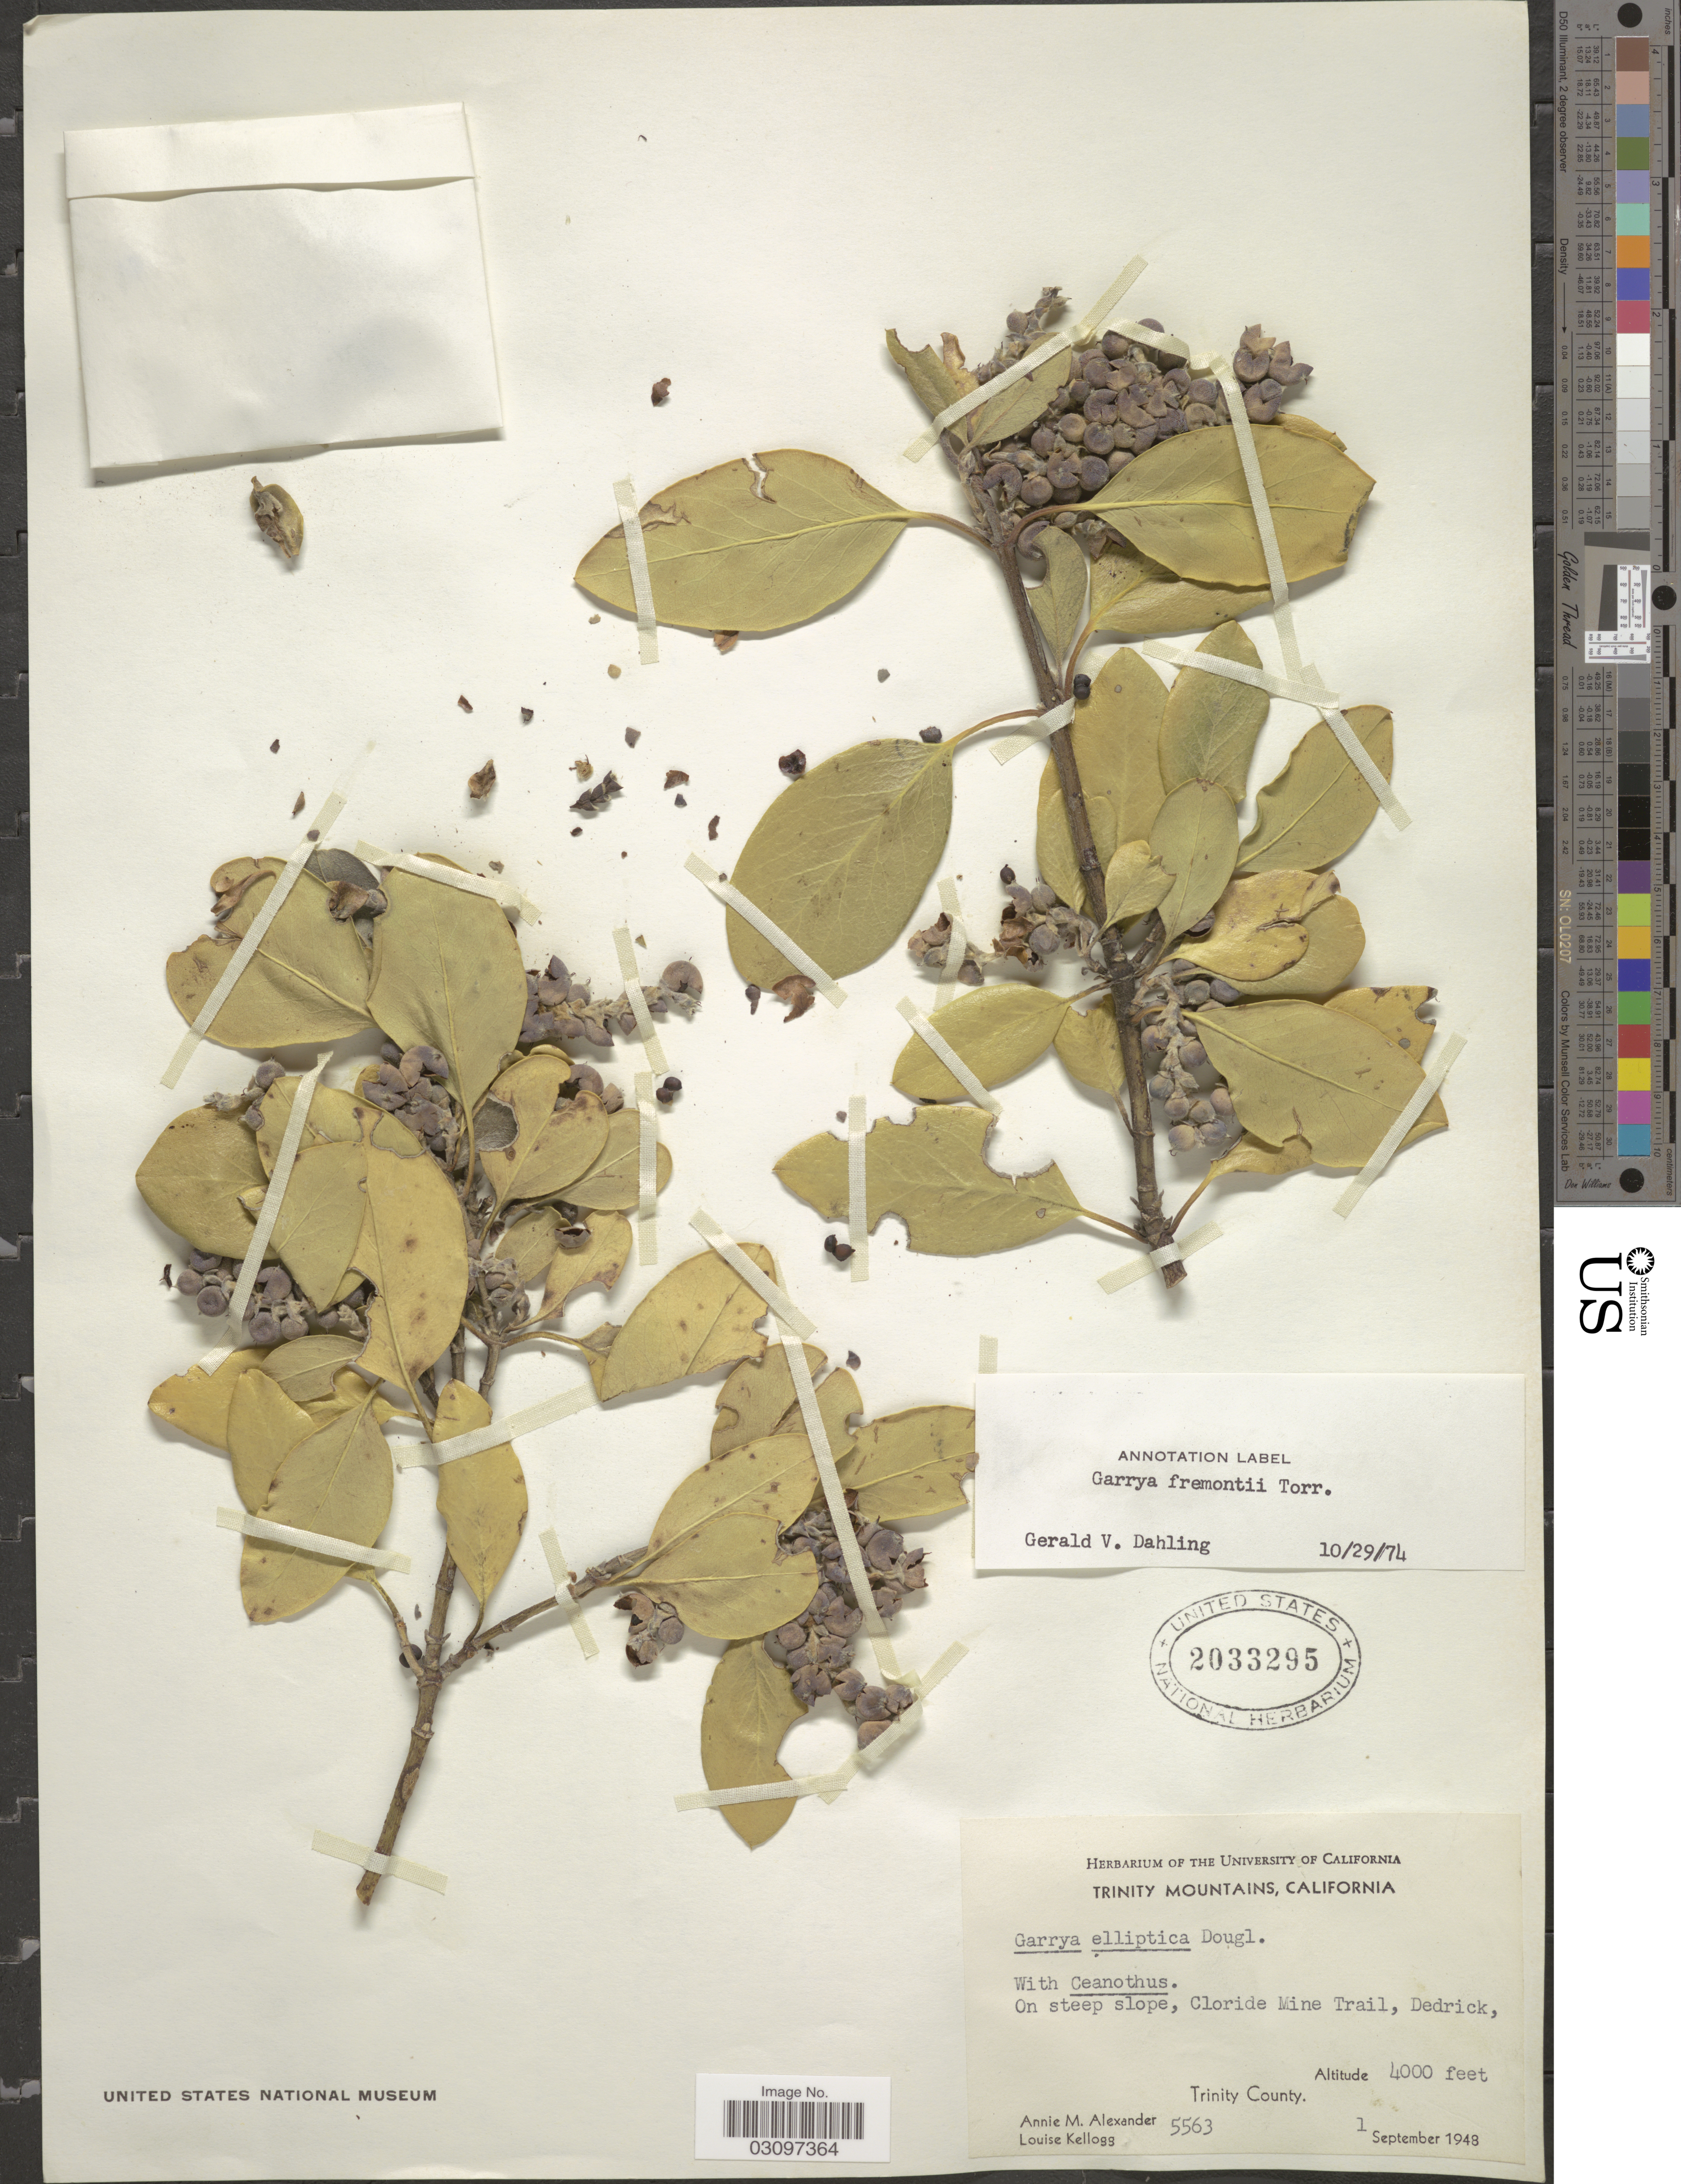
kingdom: Plantae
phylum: Tracheophyta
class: Magnoliopsida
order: Garryales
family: Garryaceae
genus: Garrya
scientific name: Garrya fremontii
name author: Torr.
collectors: A. M. Alexander & L. Kellogg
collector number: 5563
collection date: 1948-09-01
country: United States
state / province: California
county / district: Trinity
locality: Trinity Mountains. On steep slope, Cloride Mine Trail, Dedrick. Trinity County.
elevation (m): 1219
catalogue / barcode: US 2033295